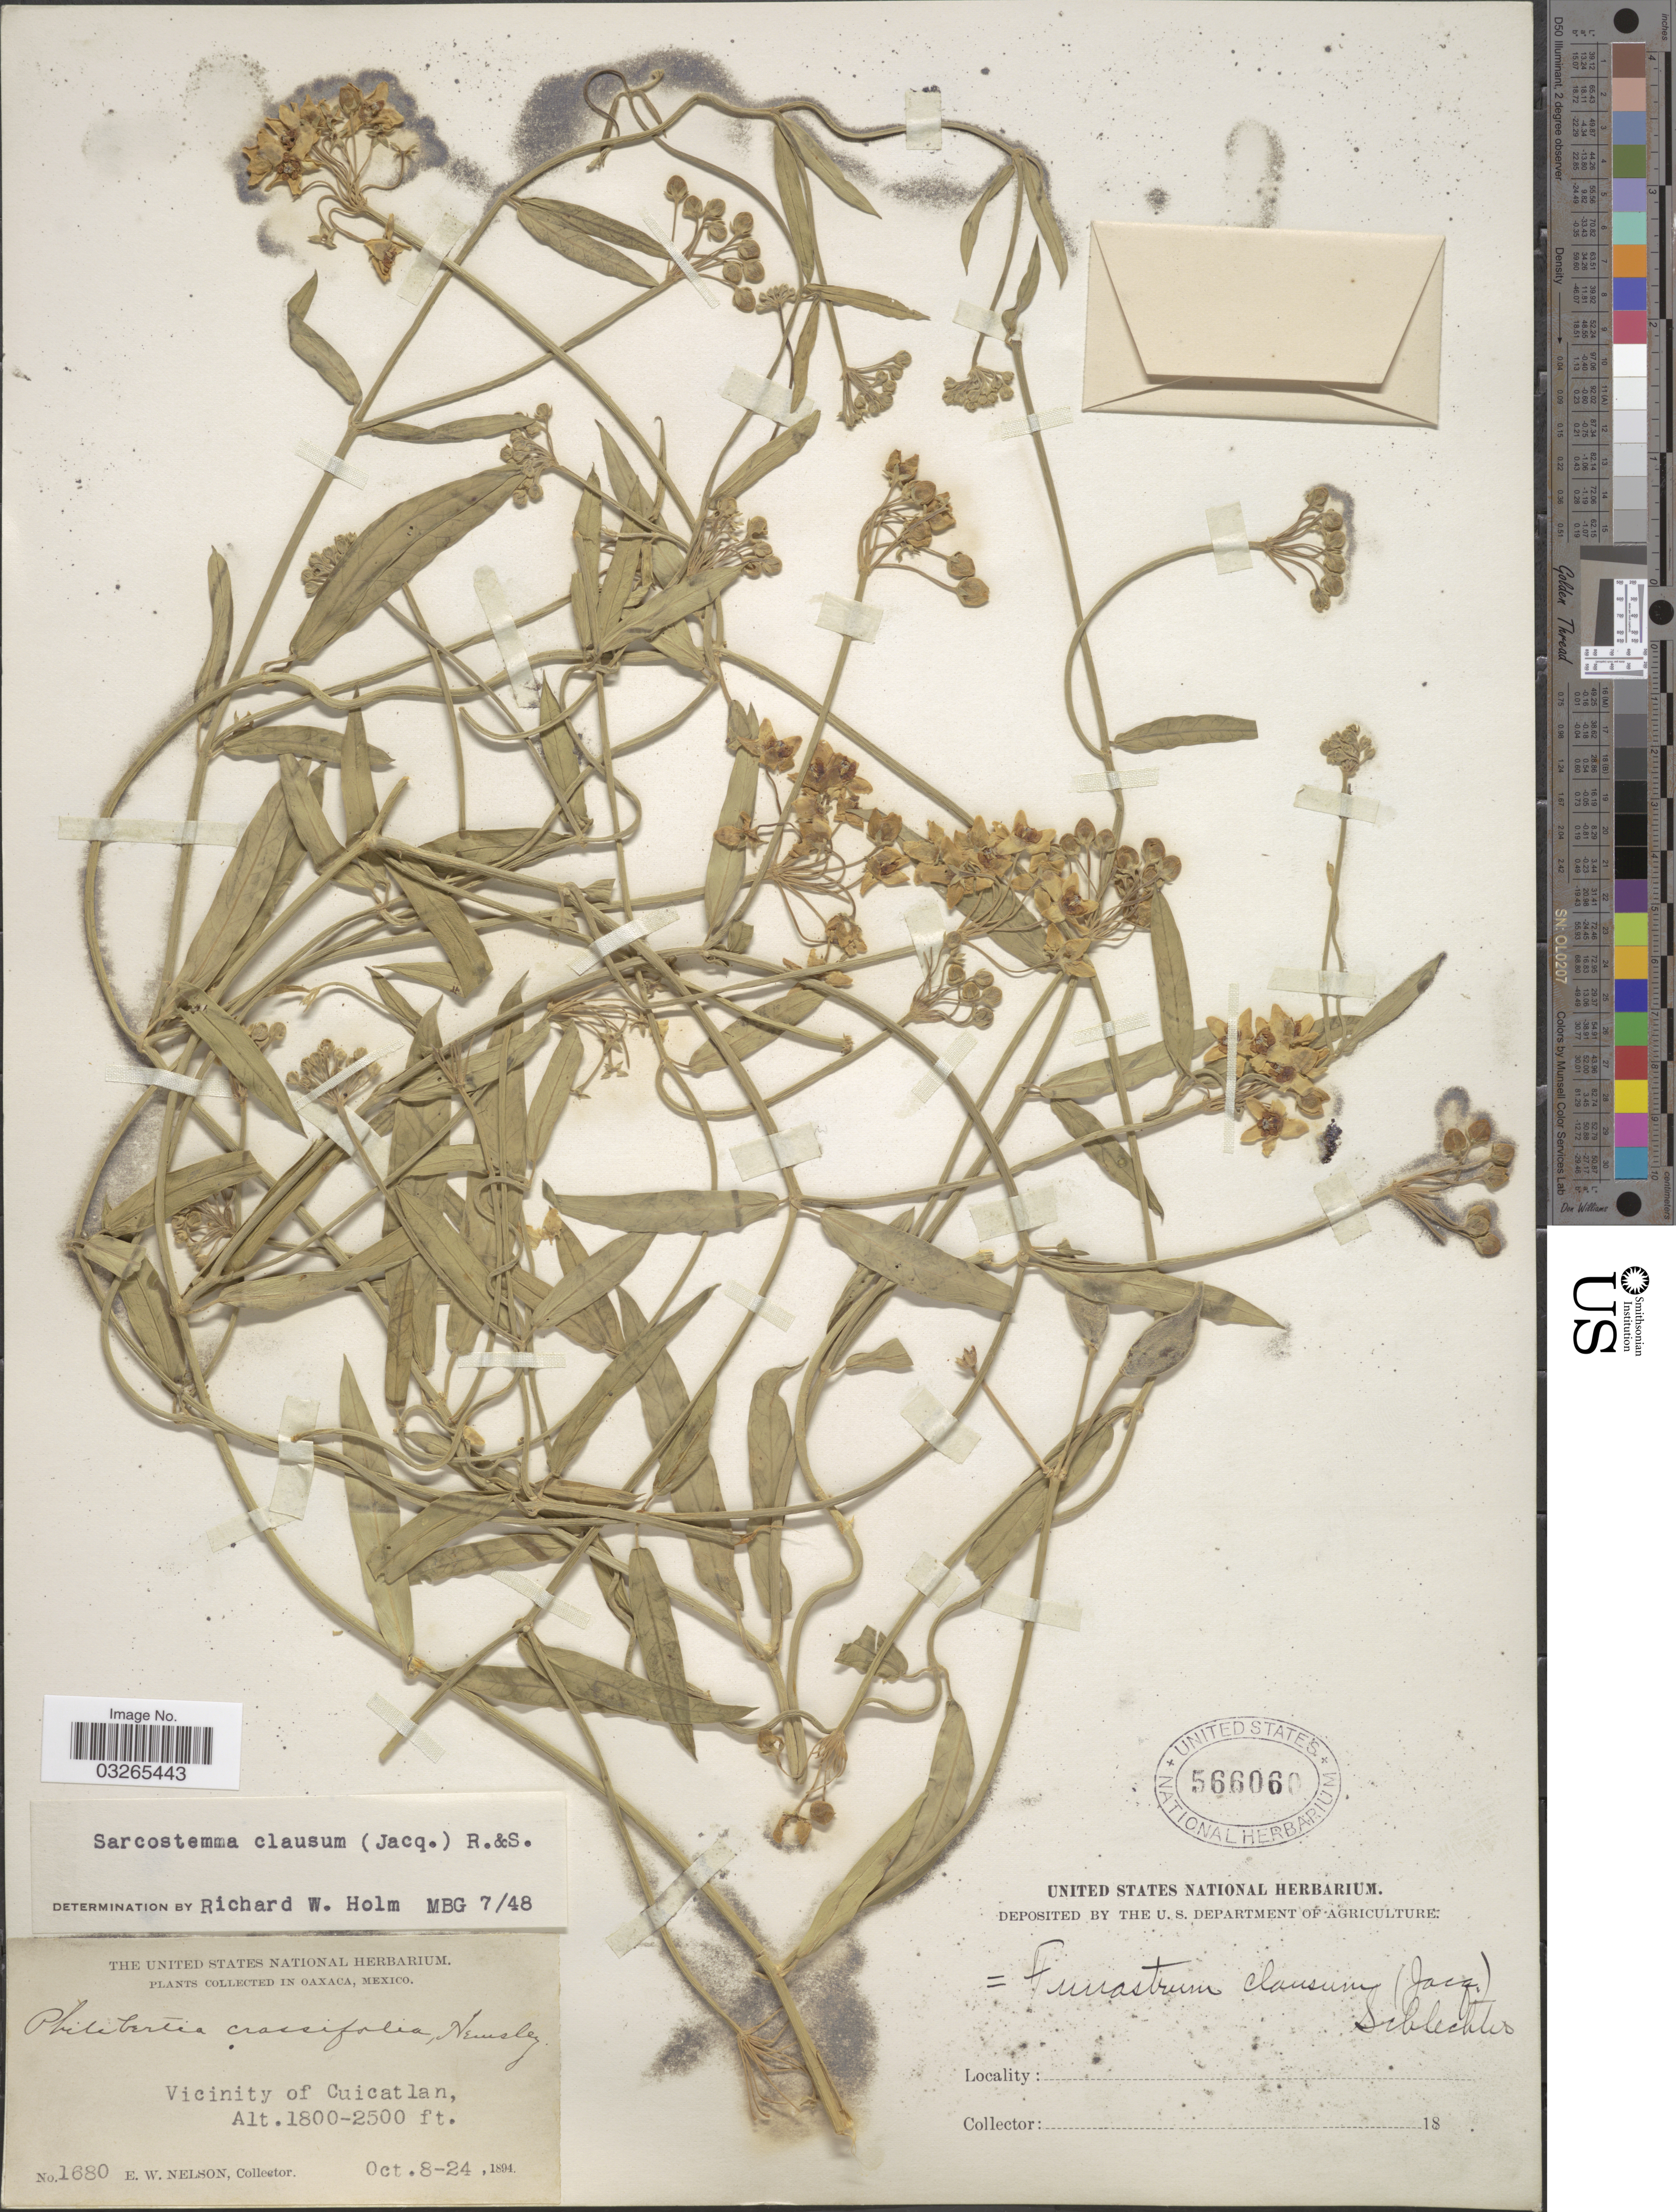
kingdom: Plantae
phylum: Tracheophyta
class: Magnoliopsida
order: Gentianales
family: Apocynaceae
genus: Sarcostemma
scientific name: Sarcostemma clausum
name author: (Jacq.) Schult.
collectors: E. W. Nelson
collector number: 1680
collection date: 1894-10-08/1894-10-24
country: Mexico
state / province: Oaxaca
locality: Vicinity of Cuicatlan.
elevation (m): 549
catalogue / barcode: US 566060